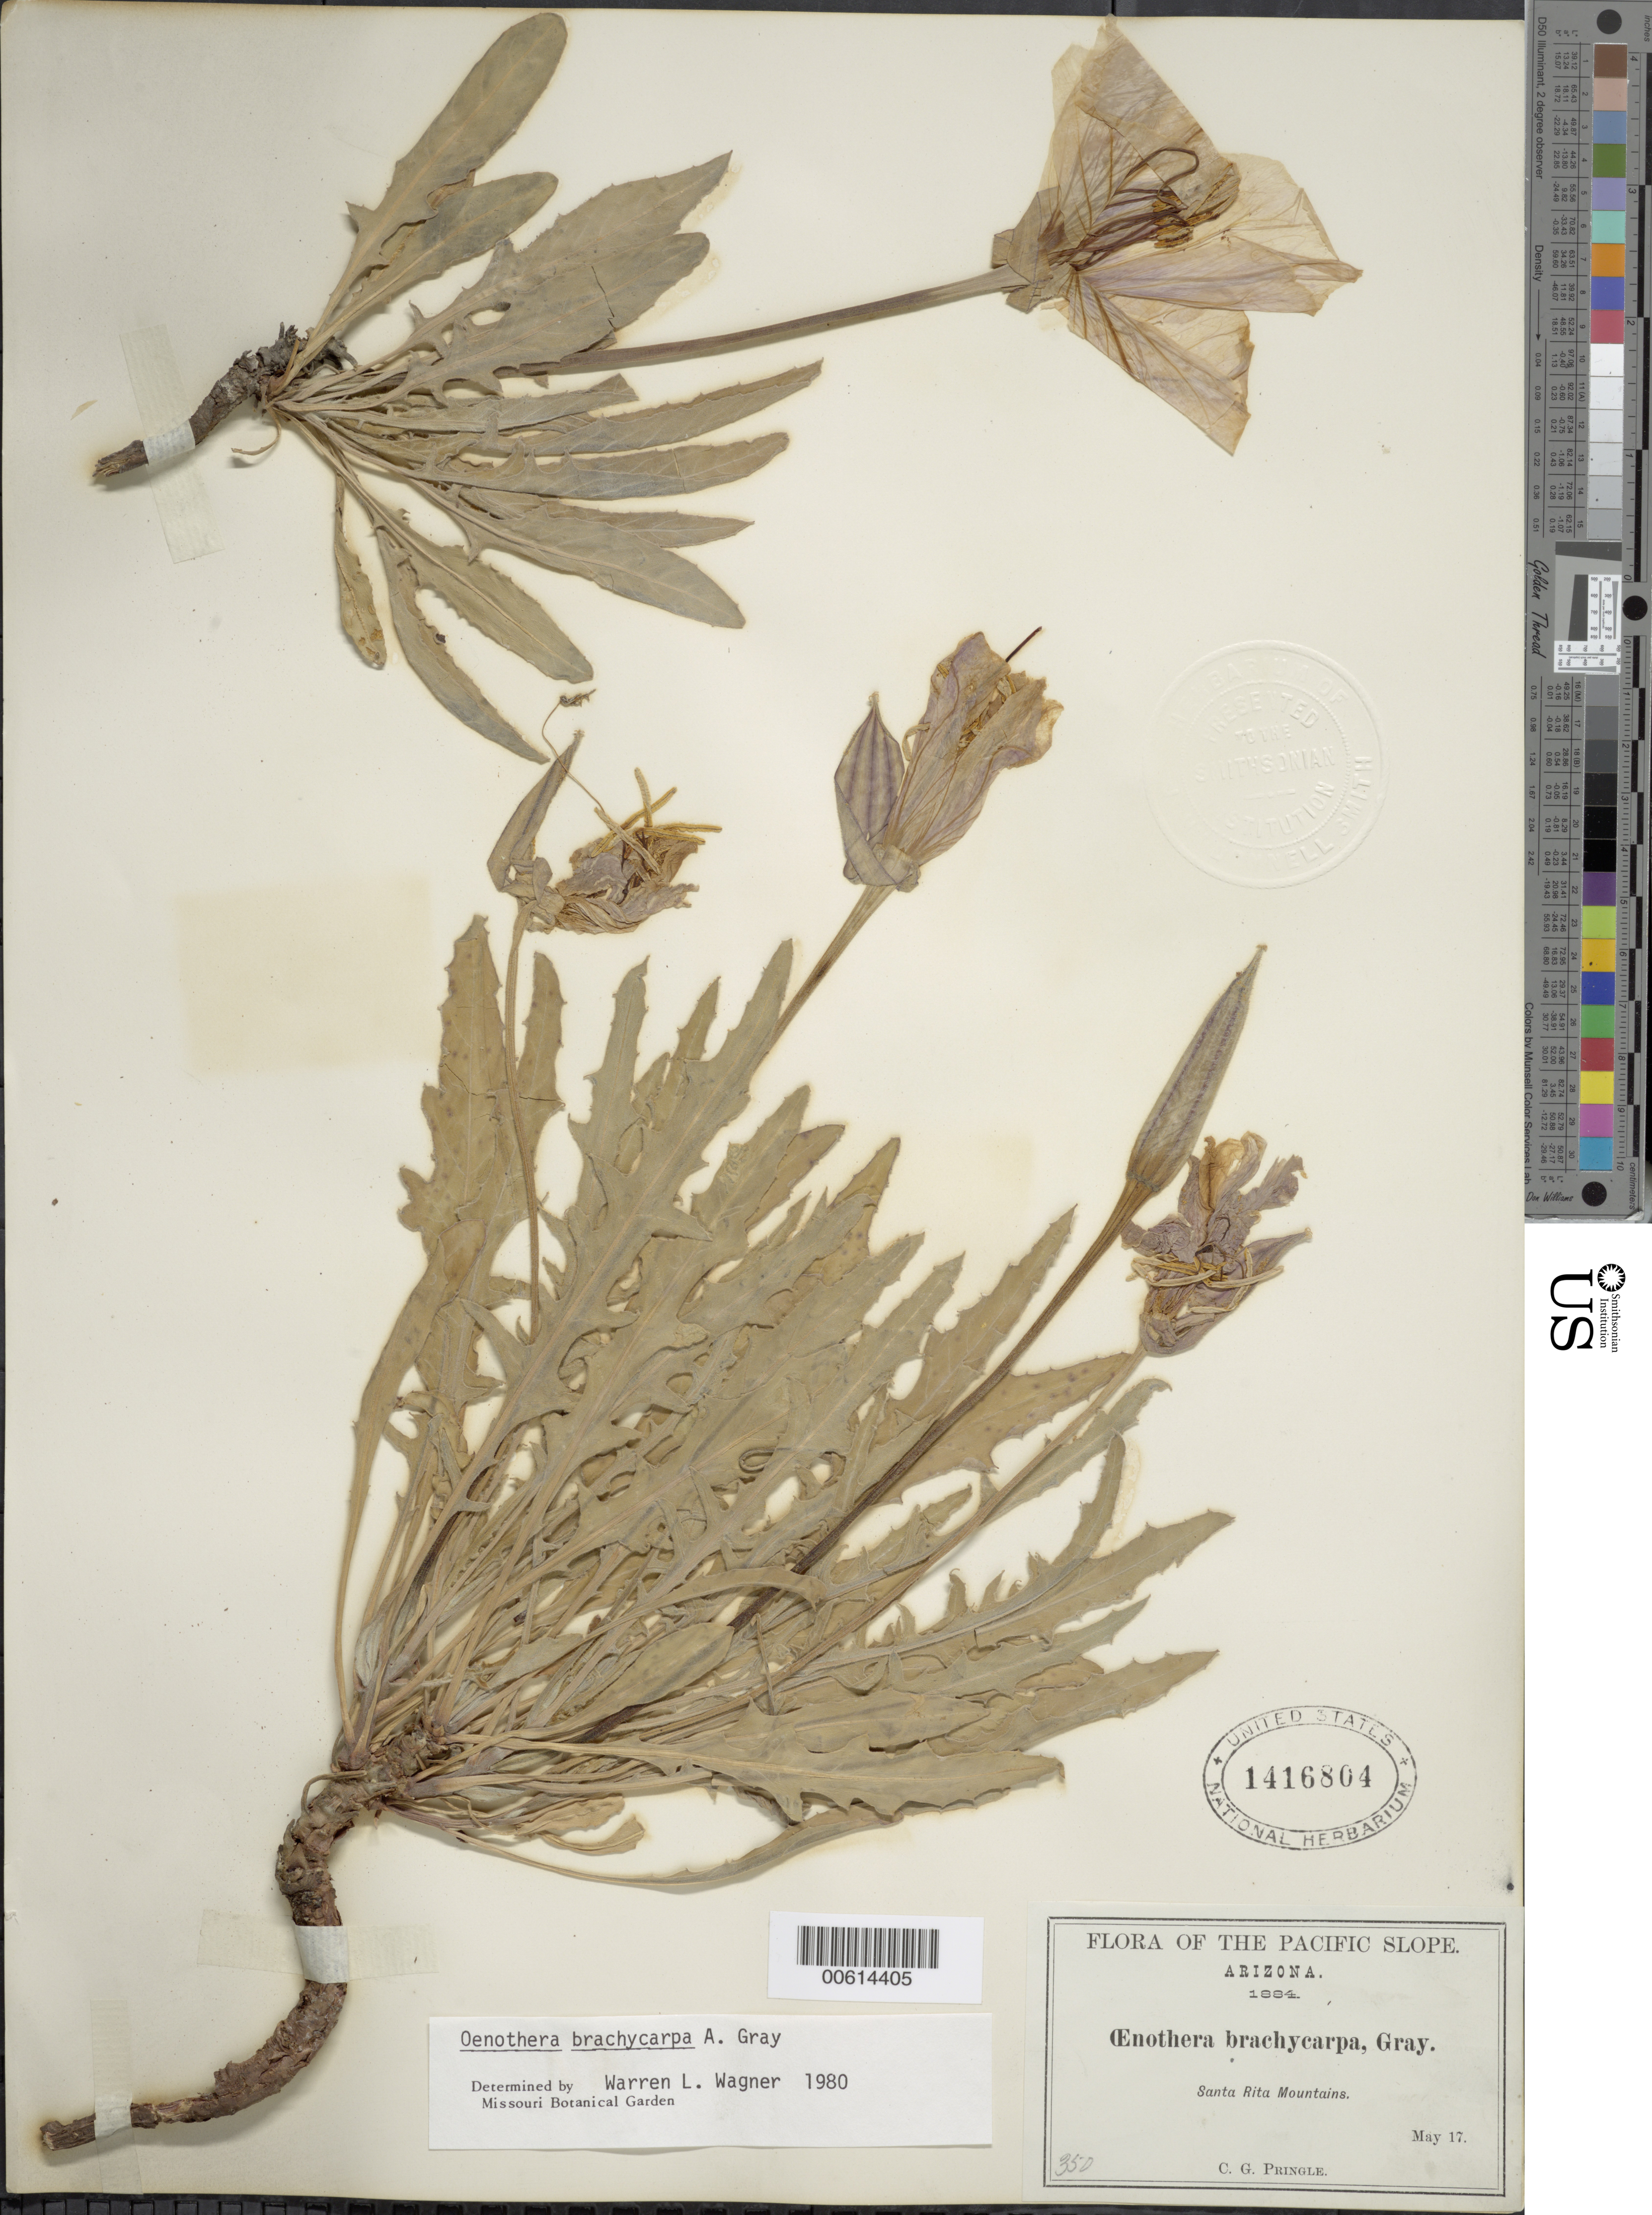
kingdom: Plantae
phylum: Tracheophyta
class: Magnoliopsida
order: Myrtales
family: Onagraceae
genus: Oenothera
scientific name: Oenothera brachycarpa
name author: A. Gray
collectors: C. G. Pringle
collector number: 350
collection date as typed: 17 May 1884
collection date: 1884-05-17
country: United States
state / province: Arizona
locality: Santa Rita Mountains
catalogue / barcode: US 1416804